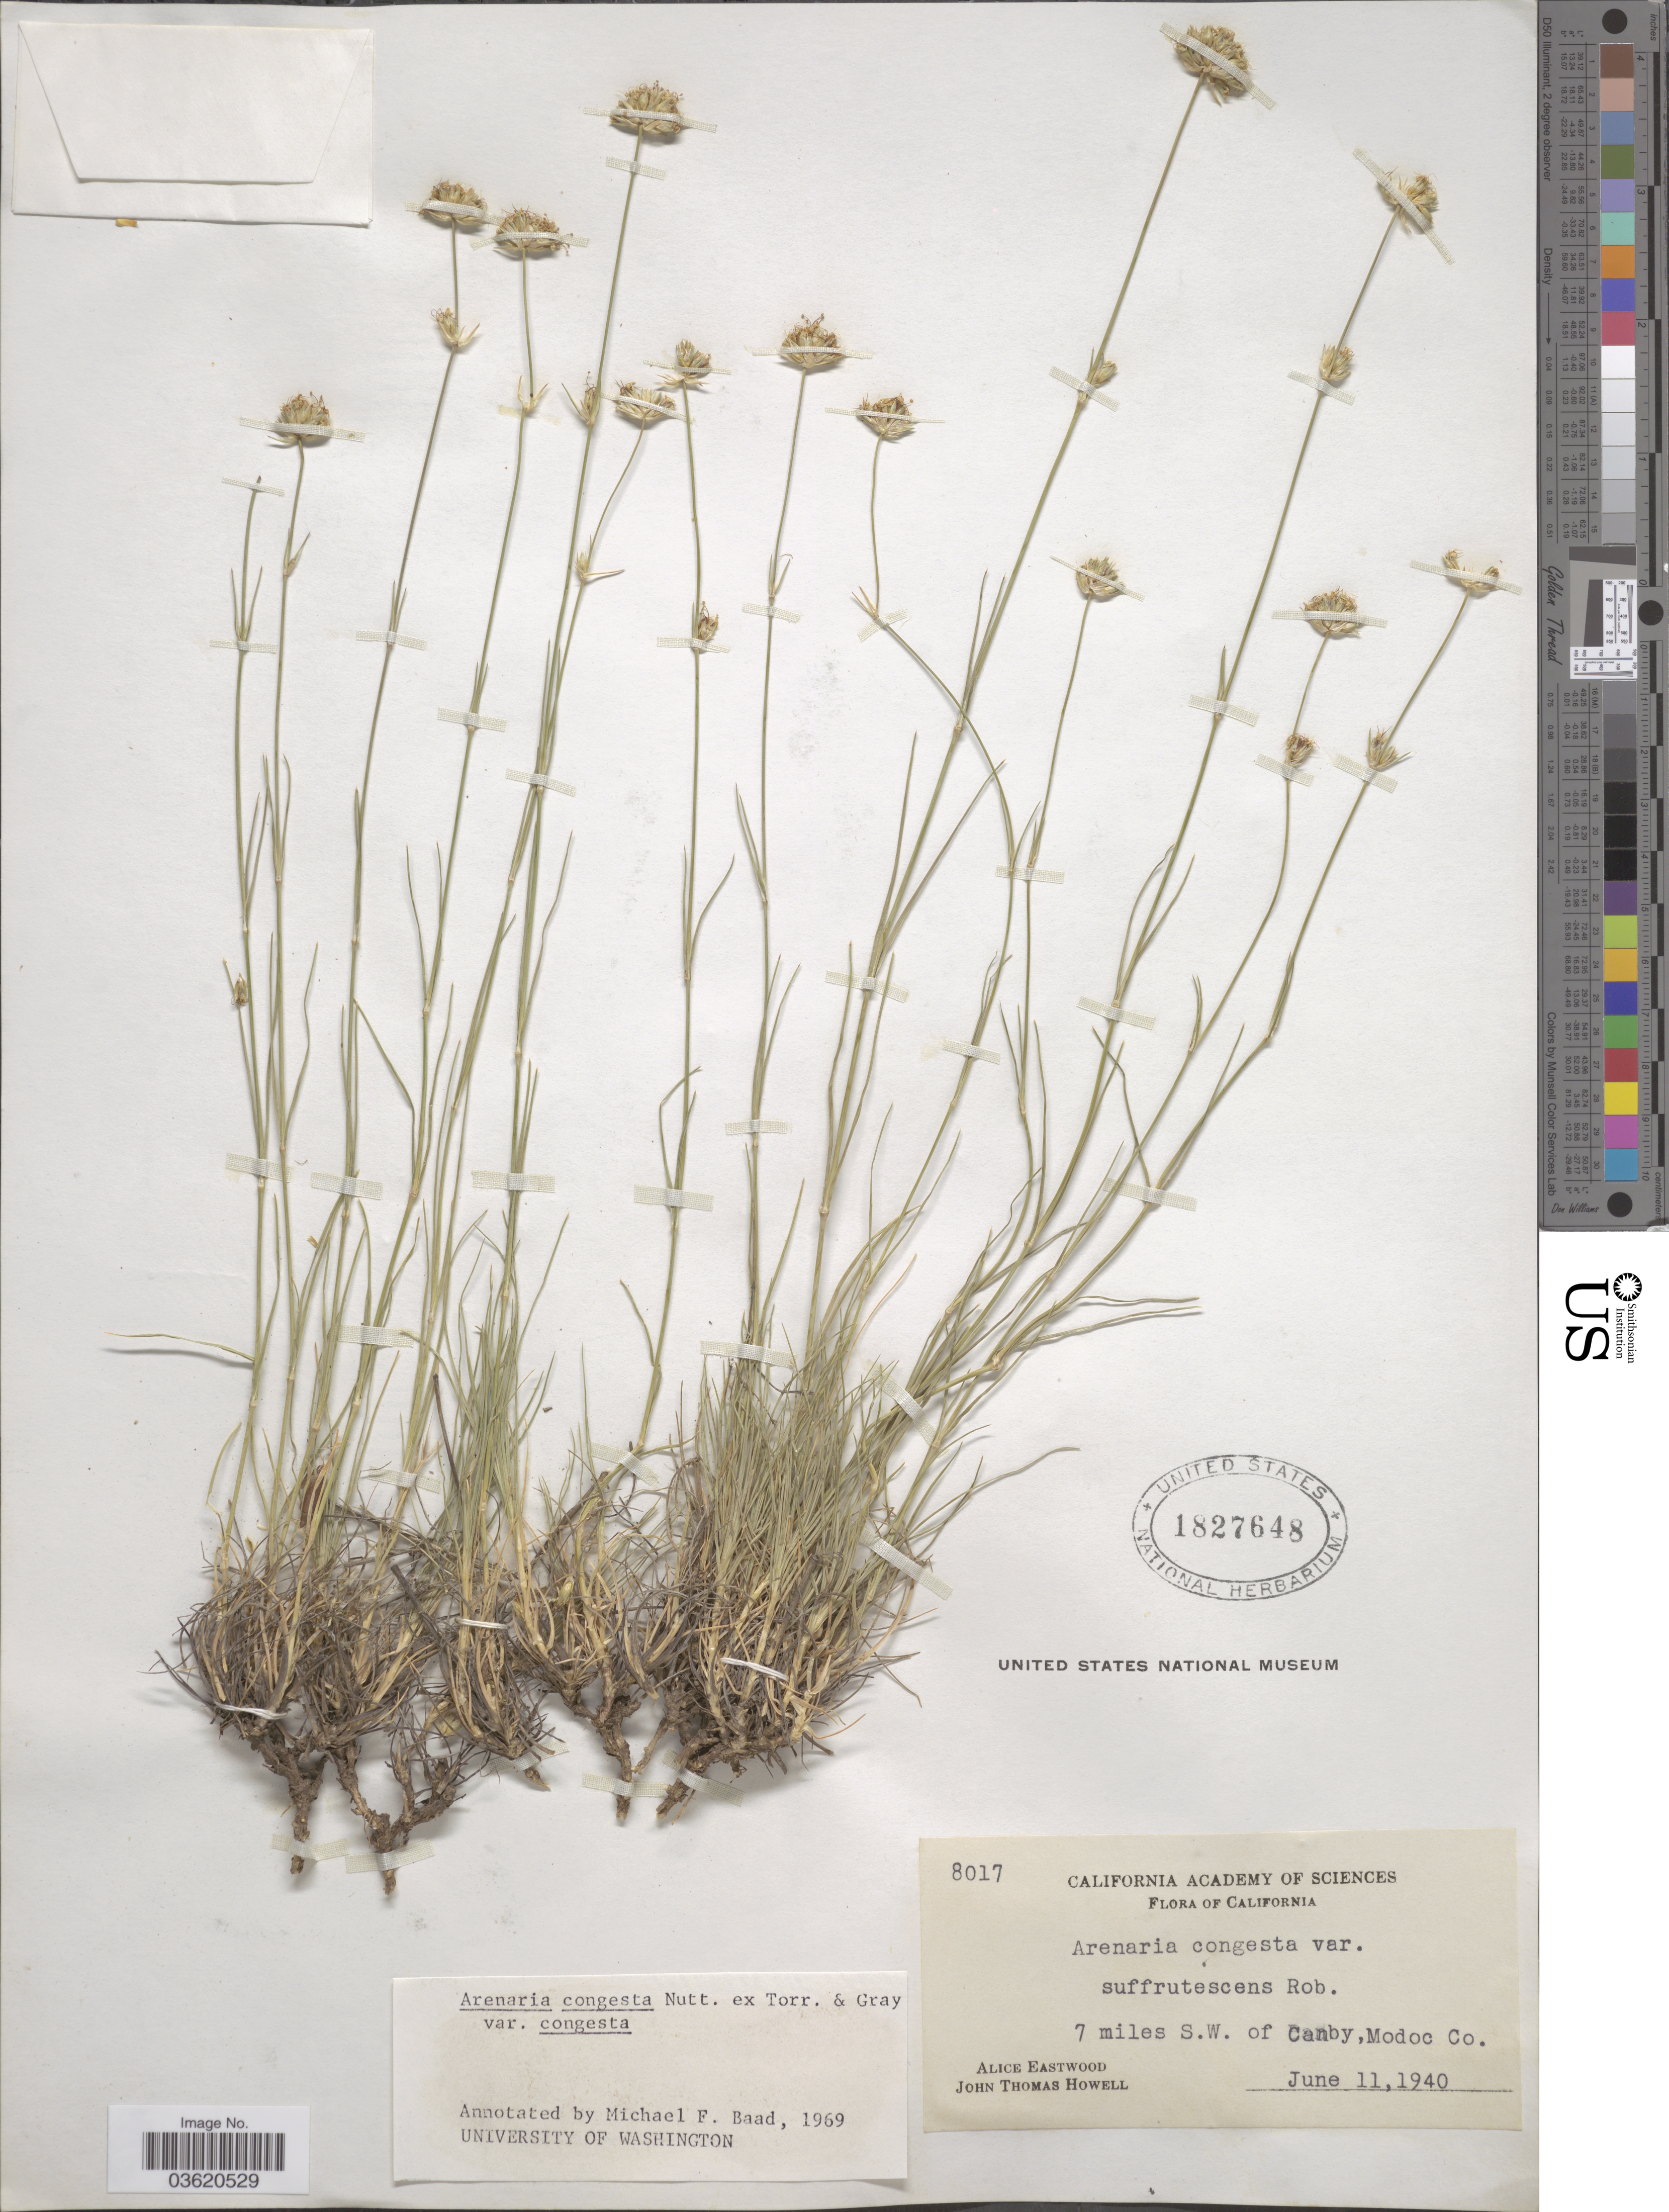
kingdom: Plantae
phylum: Tracheophyta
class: Magnoliopsida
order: Caryophyllales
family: Caryophyllaceae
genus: Eremogone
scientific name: Eremogone congesta var. congesta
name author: (Nutt.) Ikonn.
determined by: Strong, Mark T., (BOT), Smithsonian Institution - National Museum of Natural History (UNITED STATES)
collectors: A. Eastwood & J. T. Howell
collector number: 8017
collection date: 1940-06-11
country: United States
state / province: California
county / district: Modoc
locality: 7 miles S.W. of Canby, Modoc Co.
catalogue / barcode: US 1827648